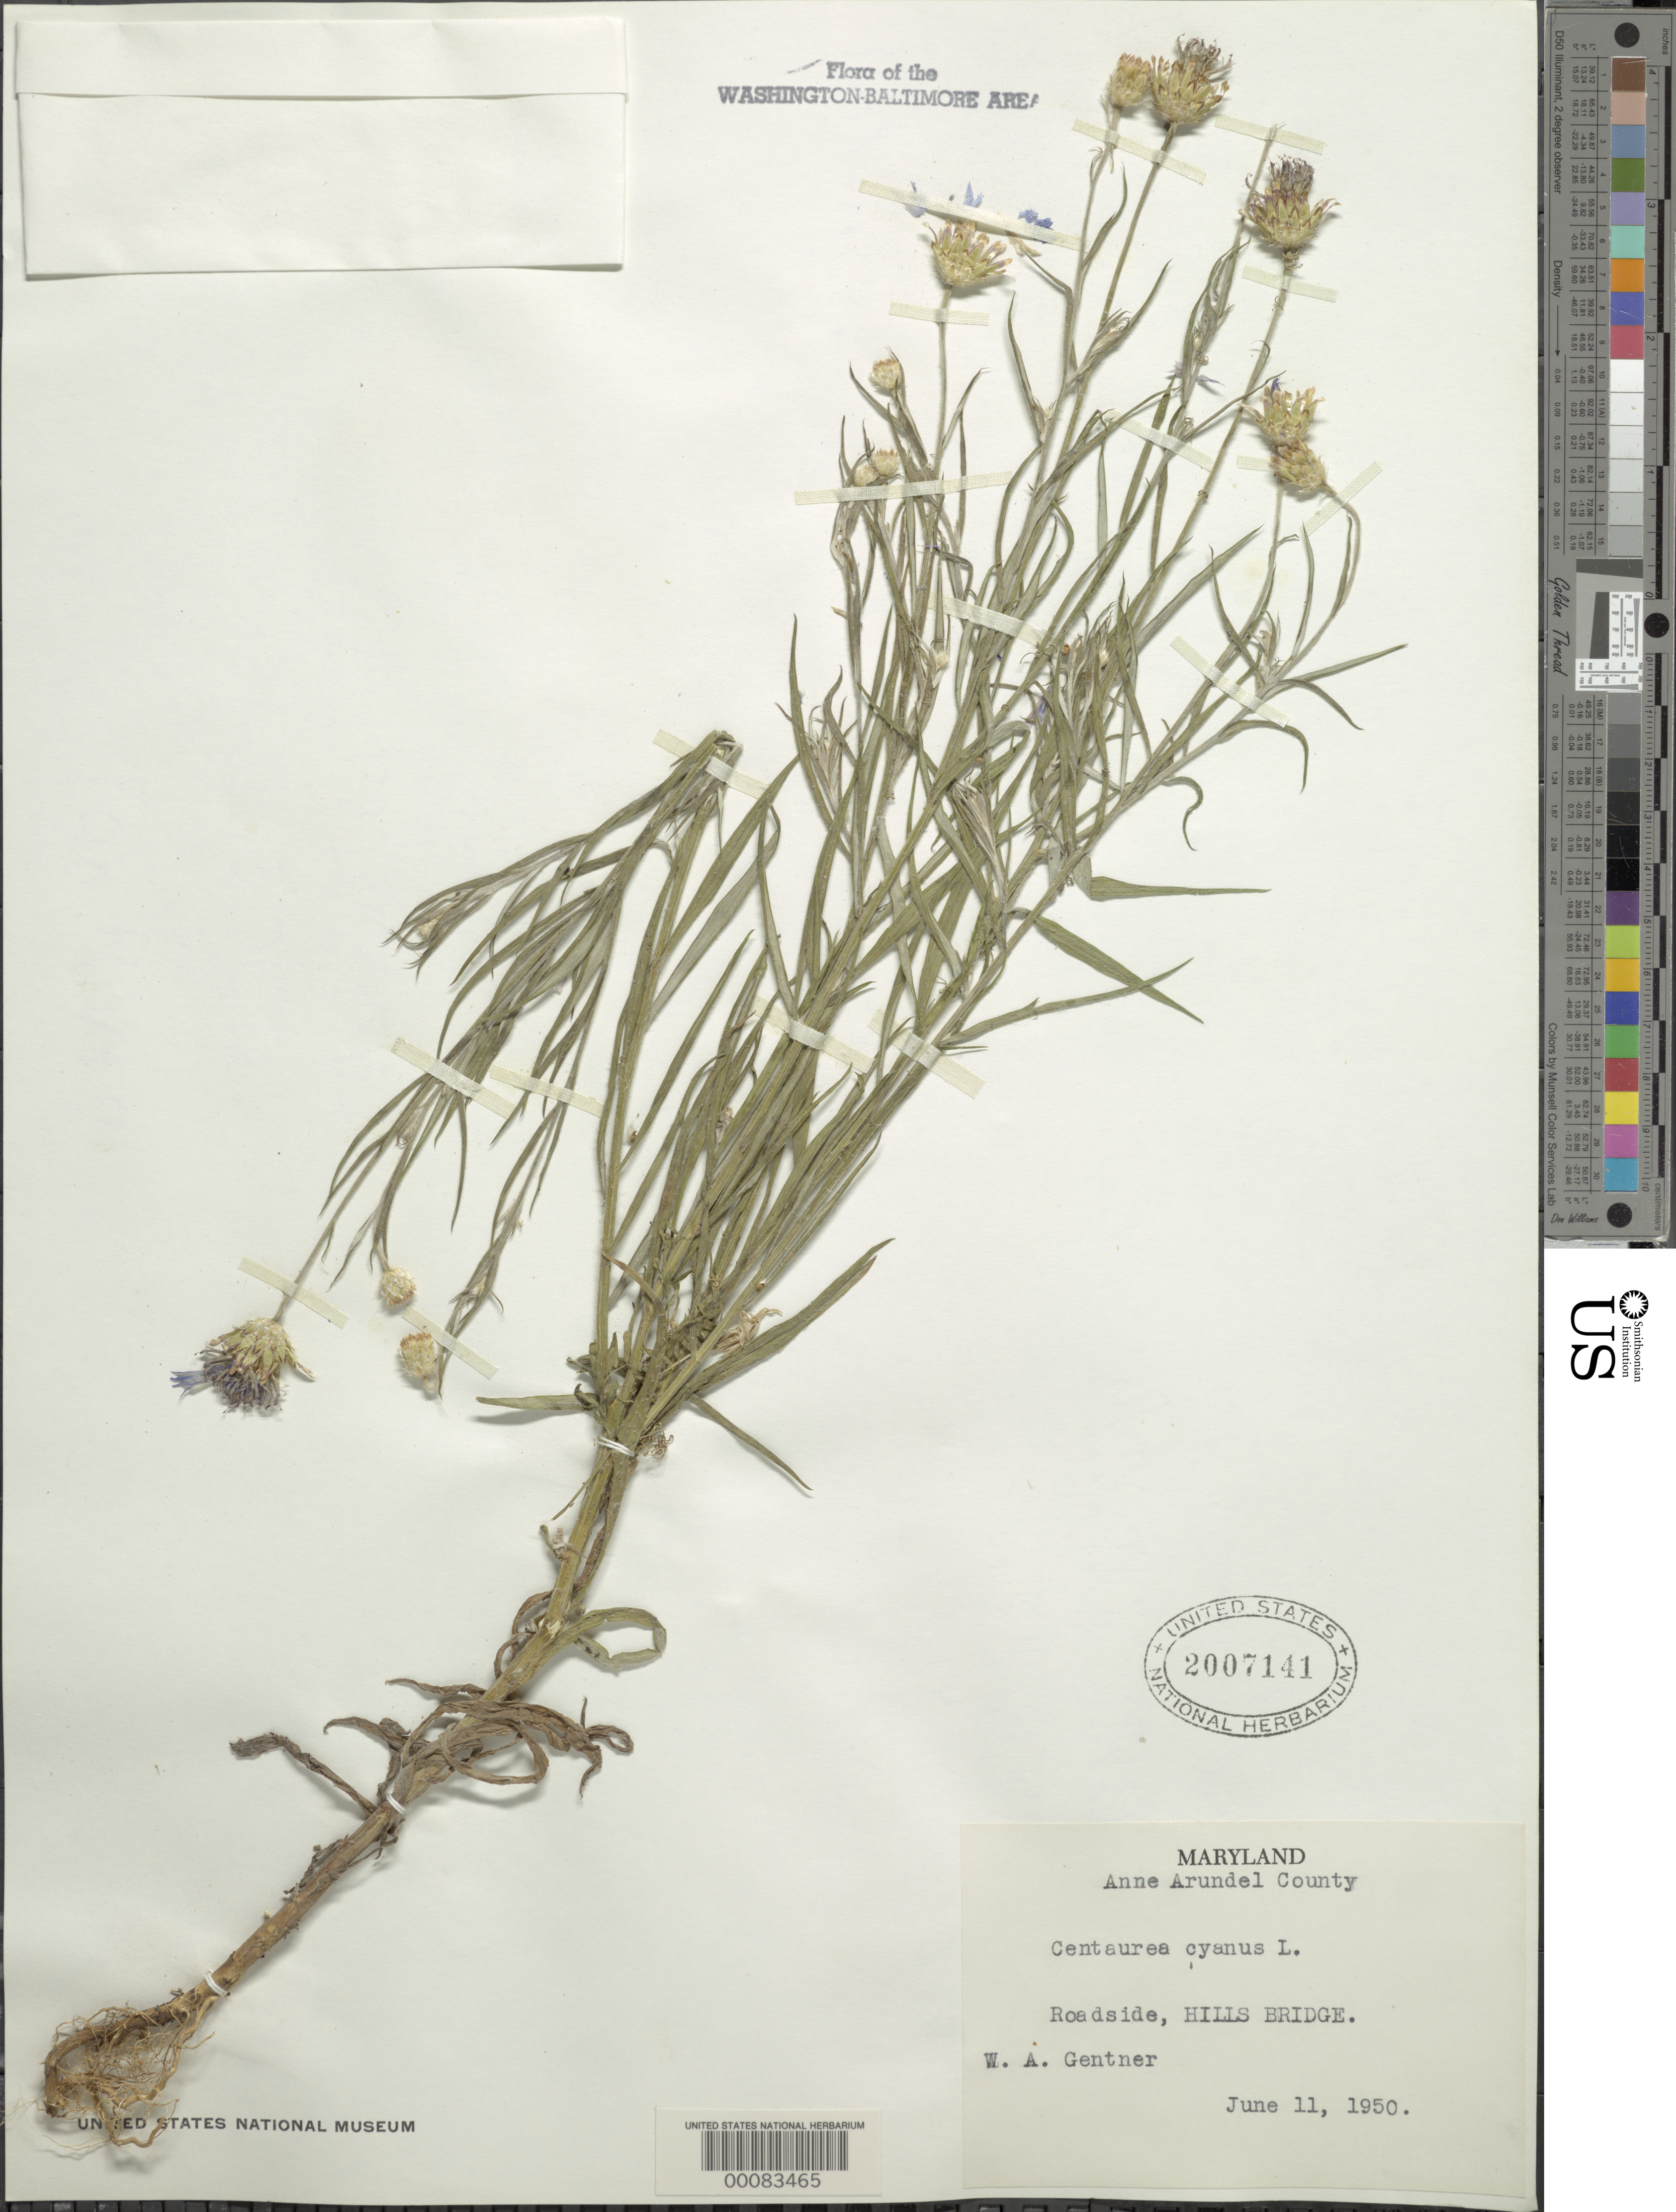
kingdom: Plantae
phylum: Tracheophyta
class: Magnoliopsida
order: Asterales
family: Asteraceae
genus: Centaurea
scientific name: Centaurea cyanus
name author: L.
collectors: W. Gentner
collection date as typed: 11 Jun 1950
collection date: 1950-06-11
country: United States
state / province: Maryland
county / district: Anne Arundel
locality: Hills Bridge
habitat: Roadside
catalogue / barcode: US 2007141